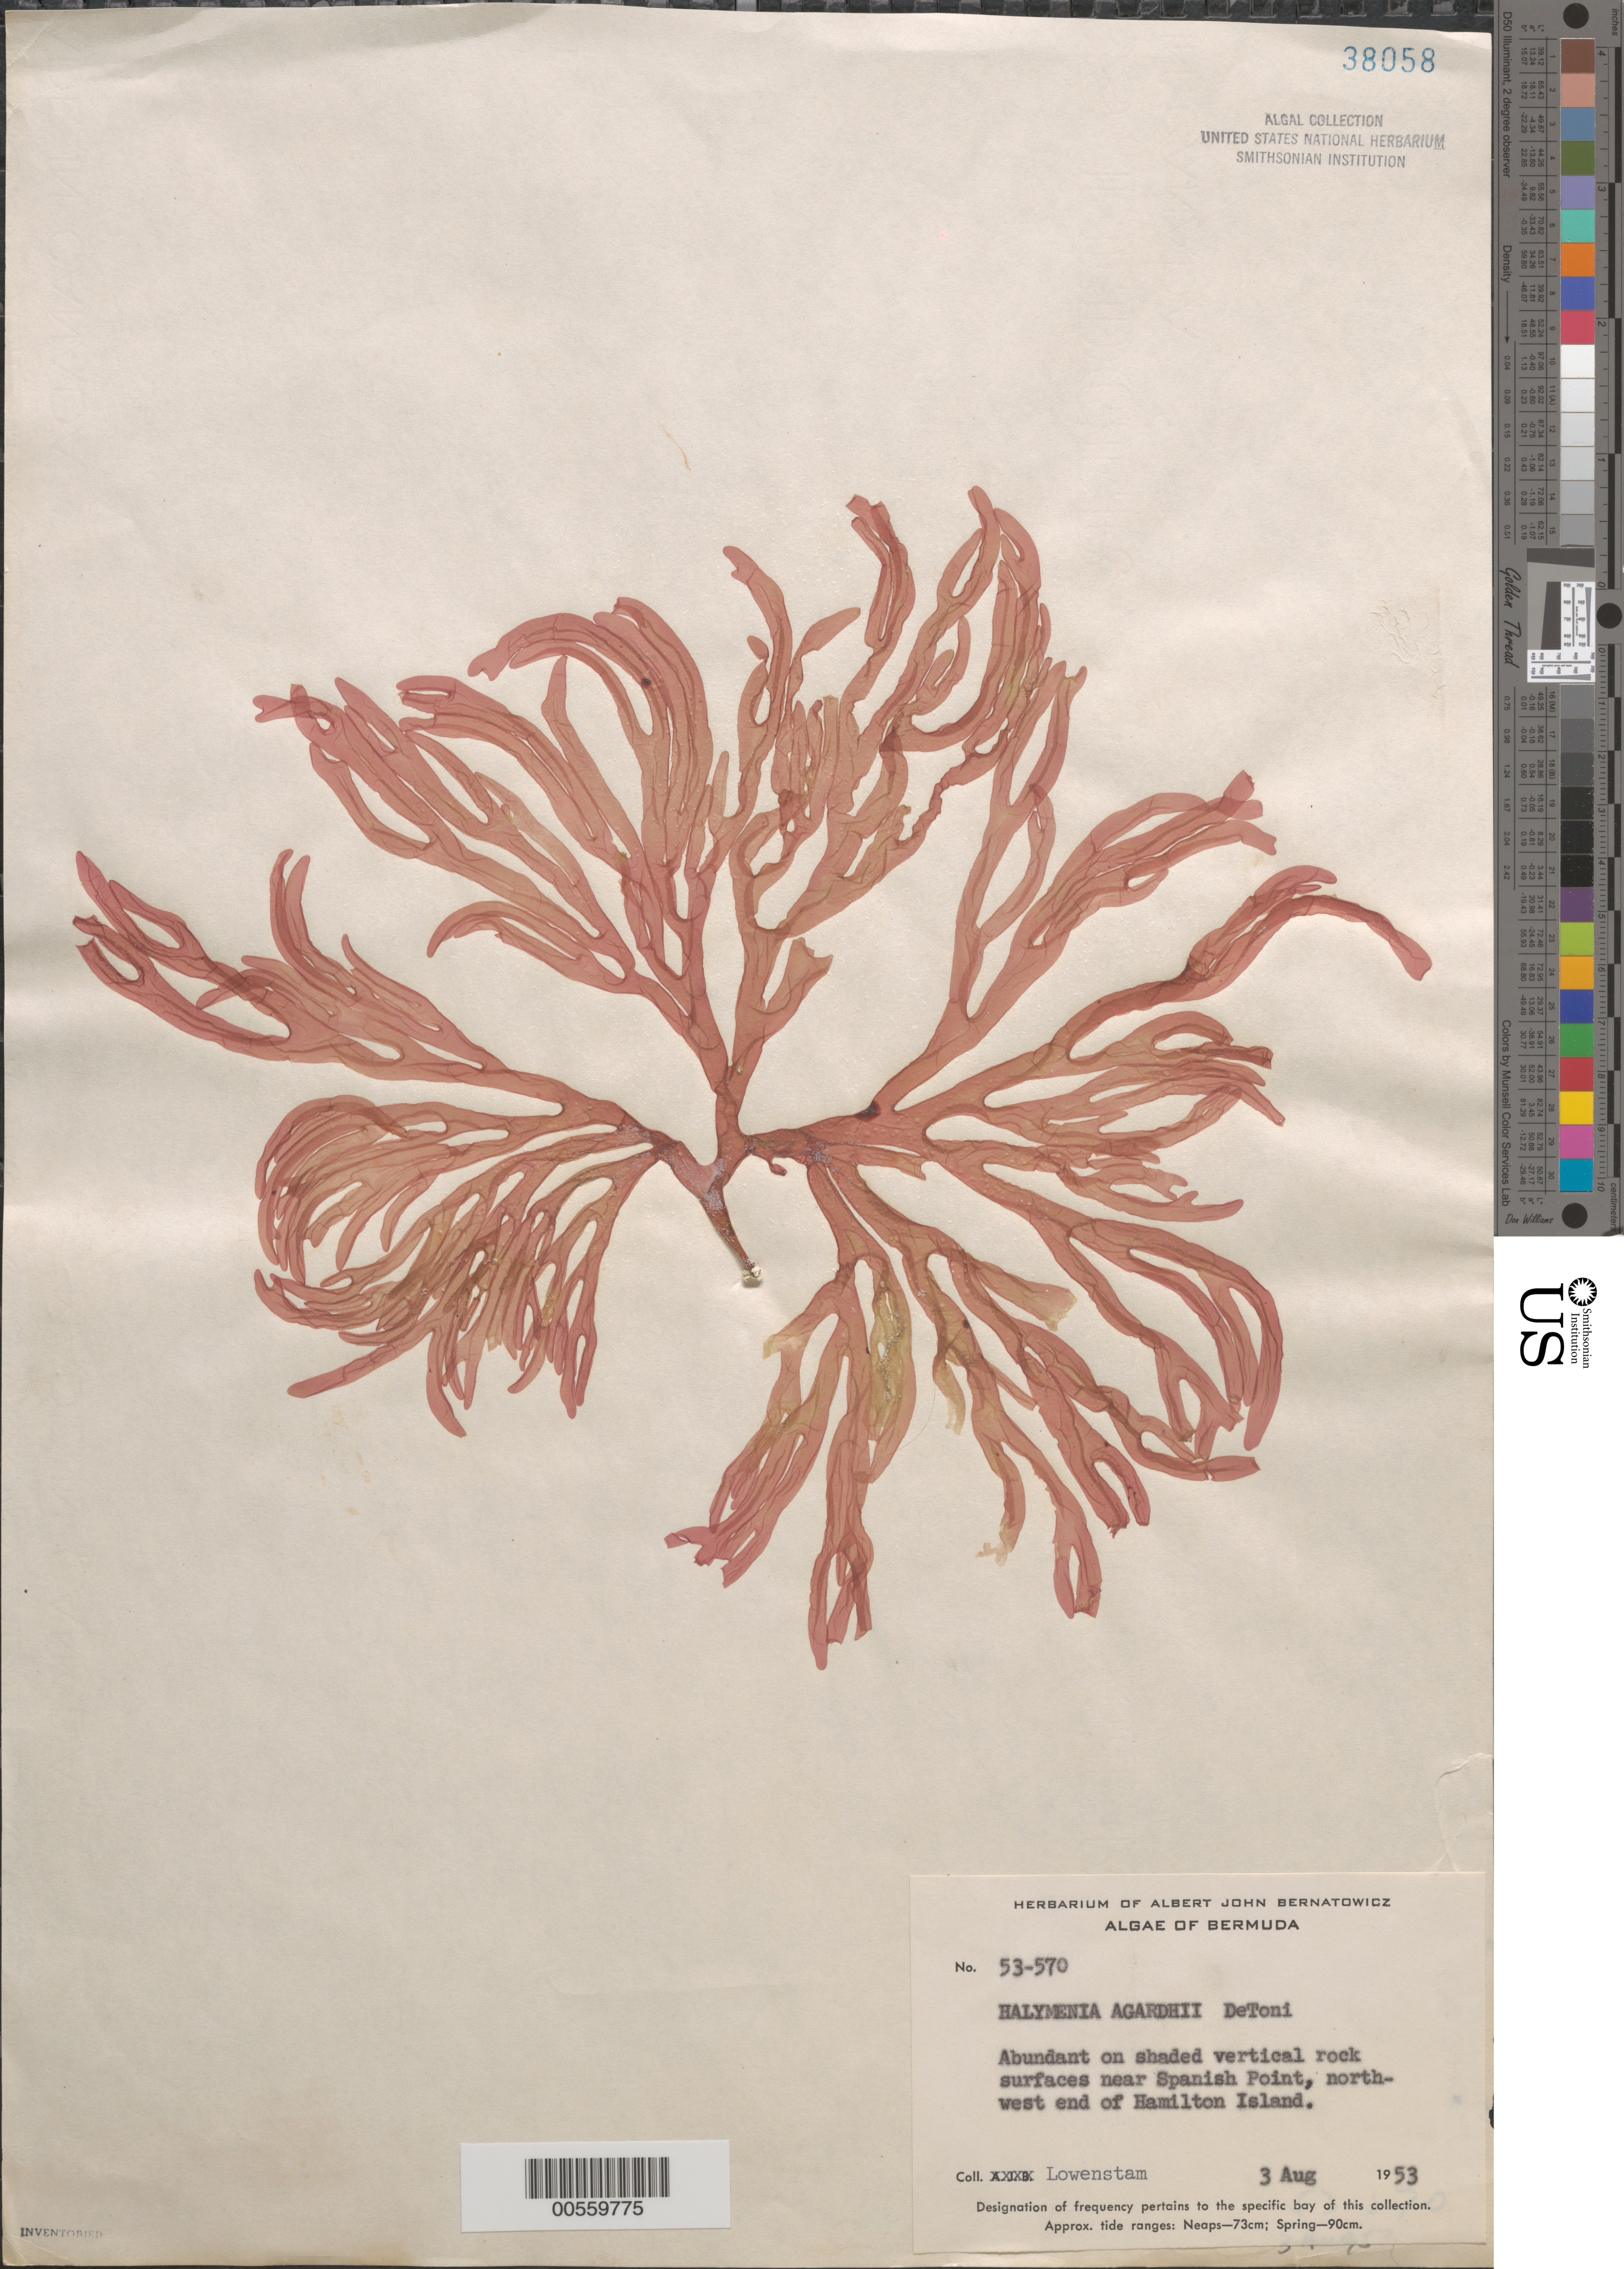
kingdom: Plantae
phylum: Rhodophyta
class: Florideophyceae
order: Sebdeniales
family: Sebdeniaceae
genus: Sebdenia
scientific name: Sebdenia flabellata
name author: (J. Agardh) P.G. Parkinson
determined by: Algae name updating Project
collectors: H. Lowenstam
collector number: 53-570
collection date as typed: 03 Aug 1953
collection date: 1953-08-03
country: Bermuda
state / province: Pembroke Parish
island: Bermuda Island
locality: Near Spanish Point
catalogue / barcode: US 38058